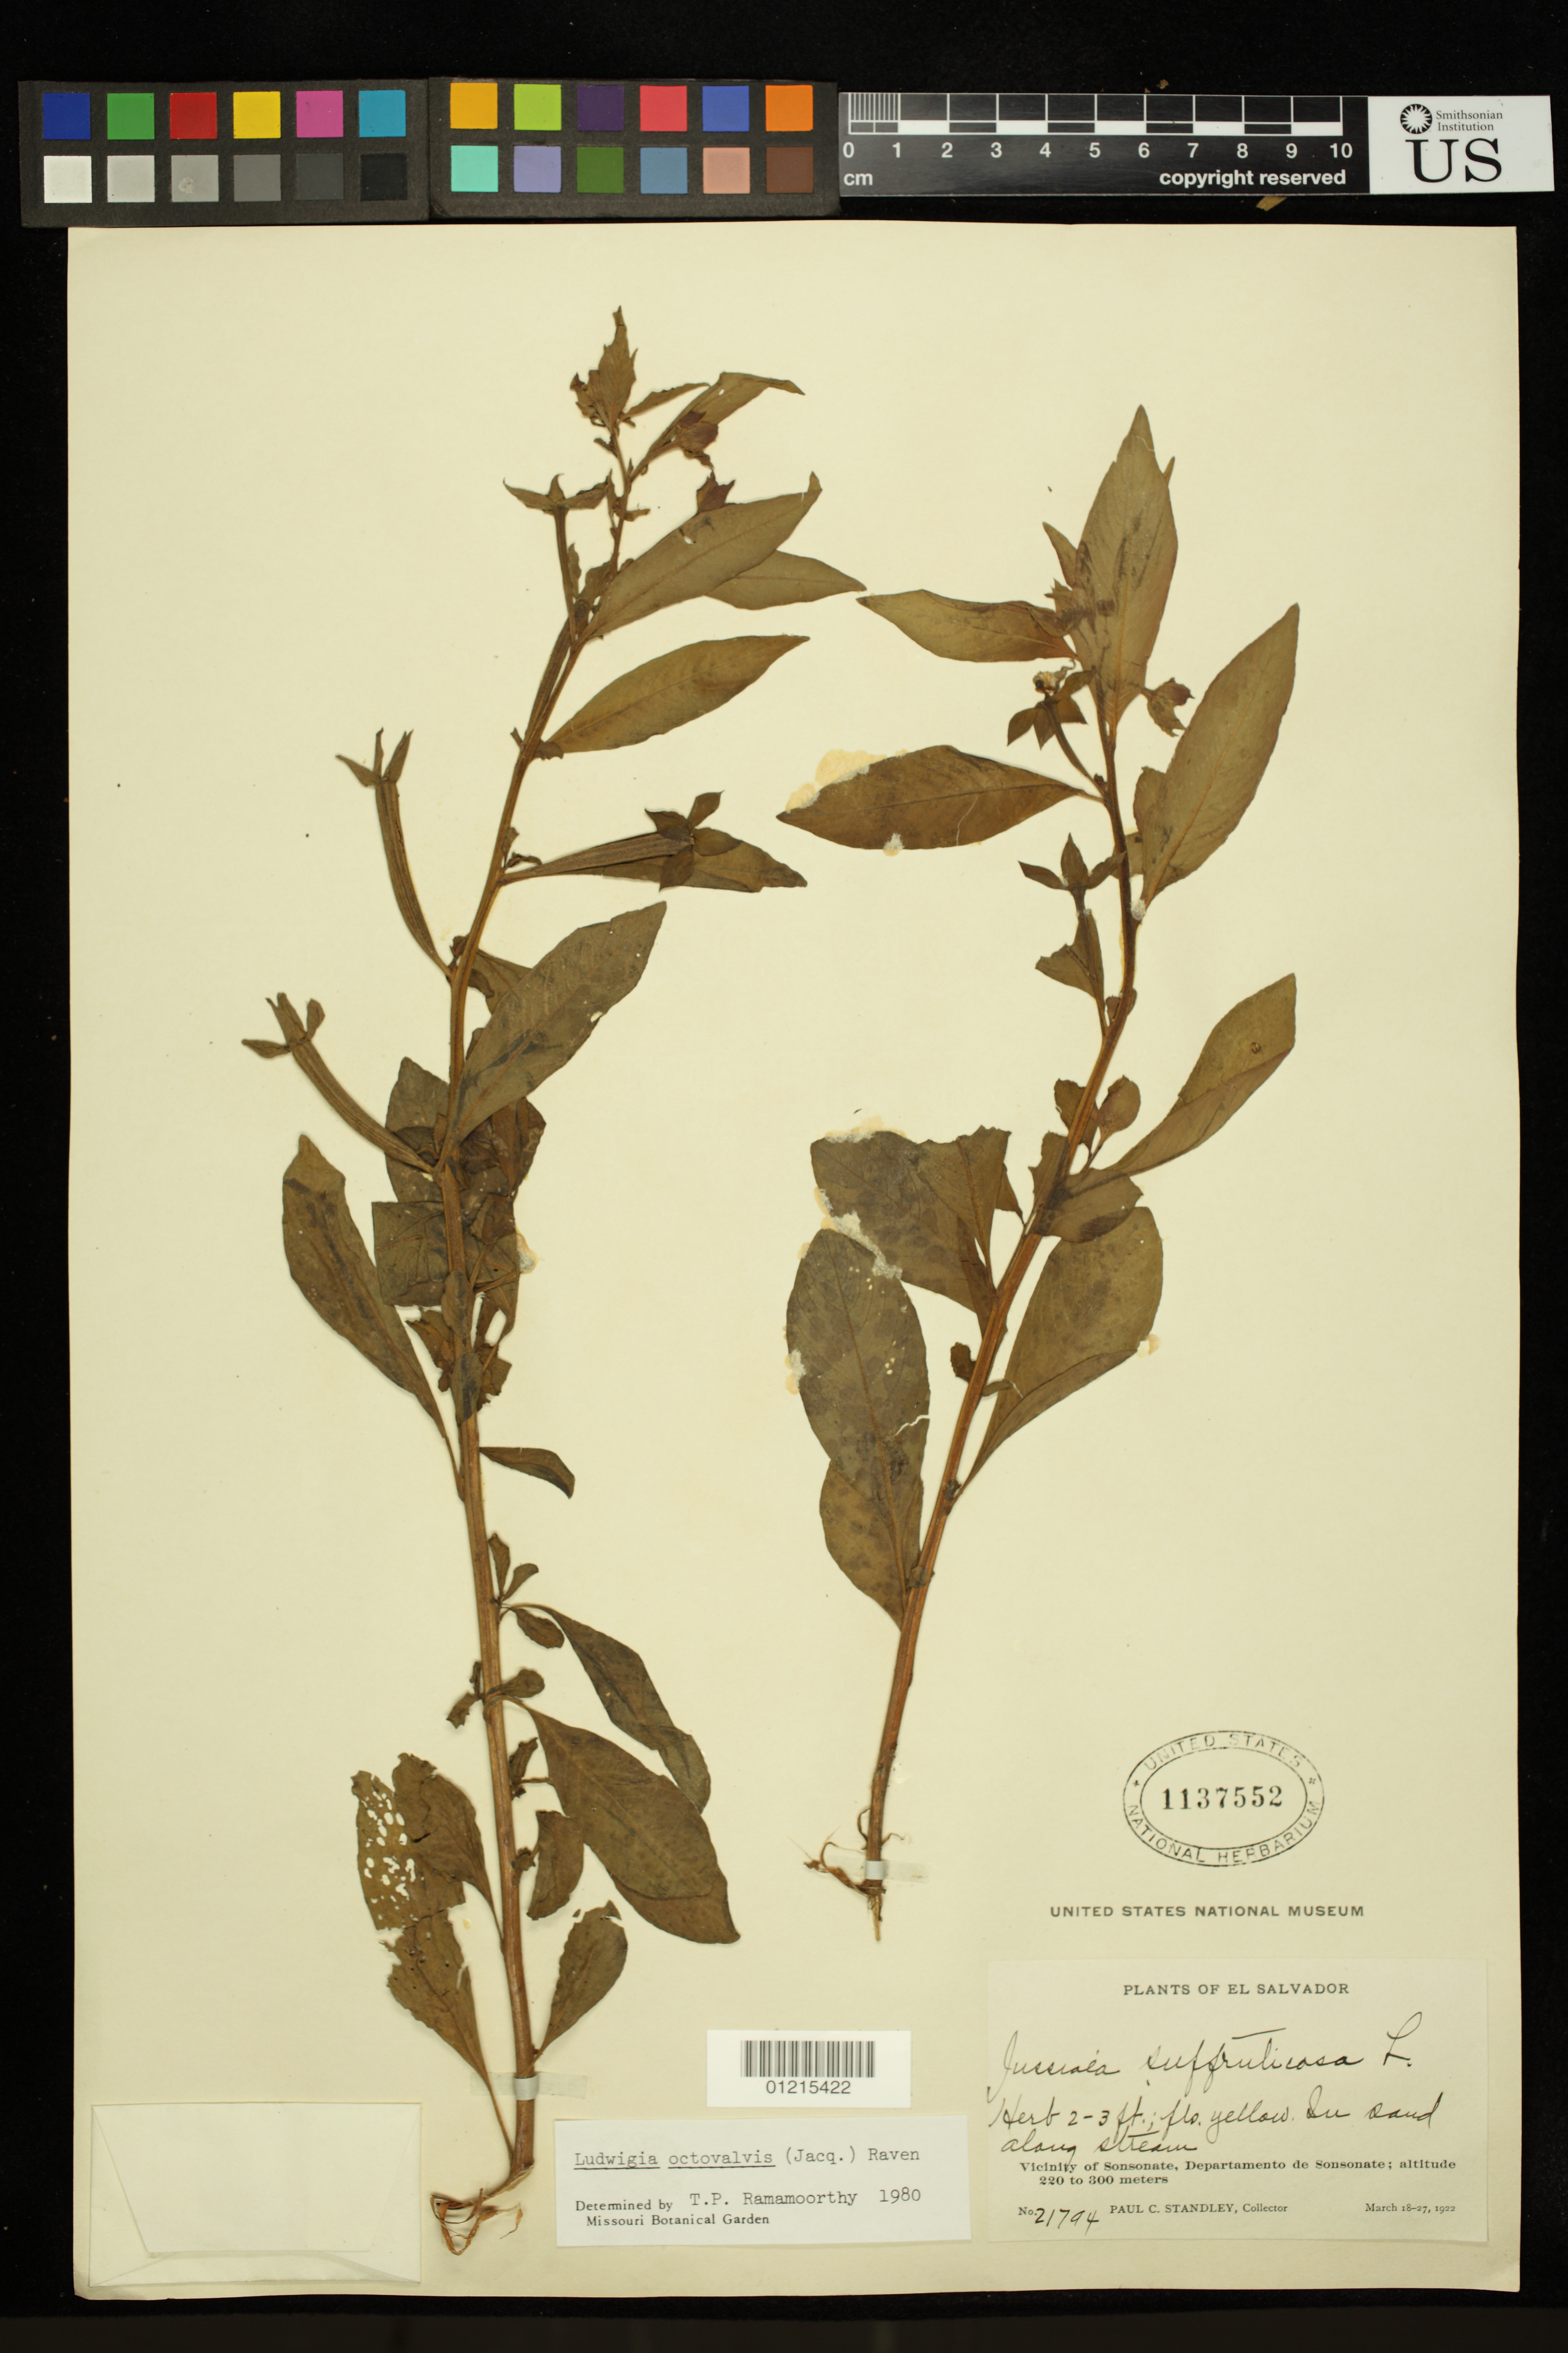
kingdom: Plantae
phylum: Tracheophyta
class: Magnoliopsida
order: Myrtales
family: Onagraceae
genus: Ludwigia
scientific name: Ludwigia octovalvis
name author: (Jacq.) P.H. Raven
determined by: Ramamoorthy, T. P.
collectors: P. C. Standley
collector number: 21794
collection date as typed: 18 Mar 1922 to 27 Mar 1922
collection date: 1922-03-18/1922-03-27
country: El Salvador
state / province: Sonsonate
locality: Vicinity of Sonsonate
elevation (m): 220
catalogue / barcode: US 1137552